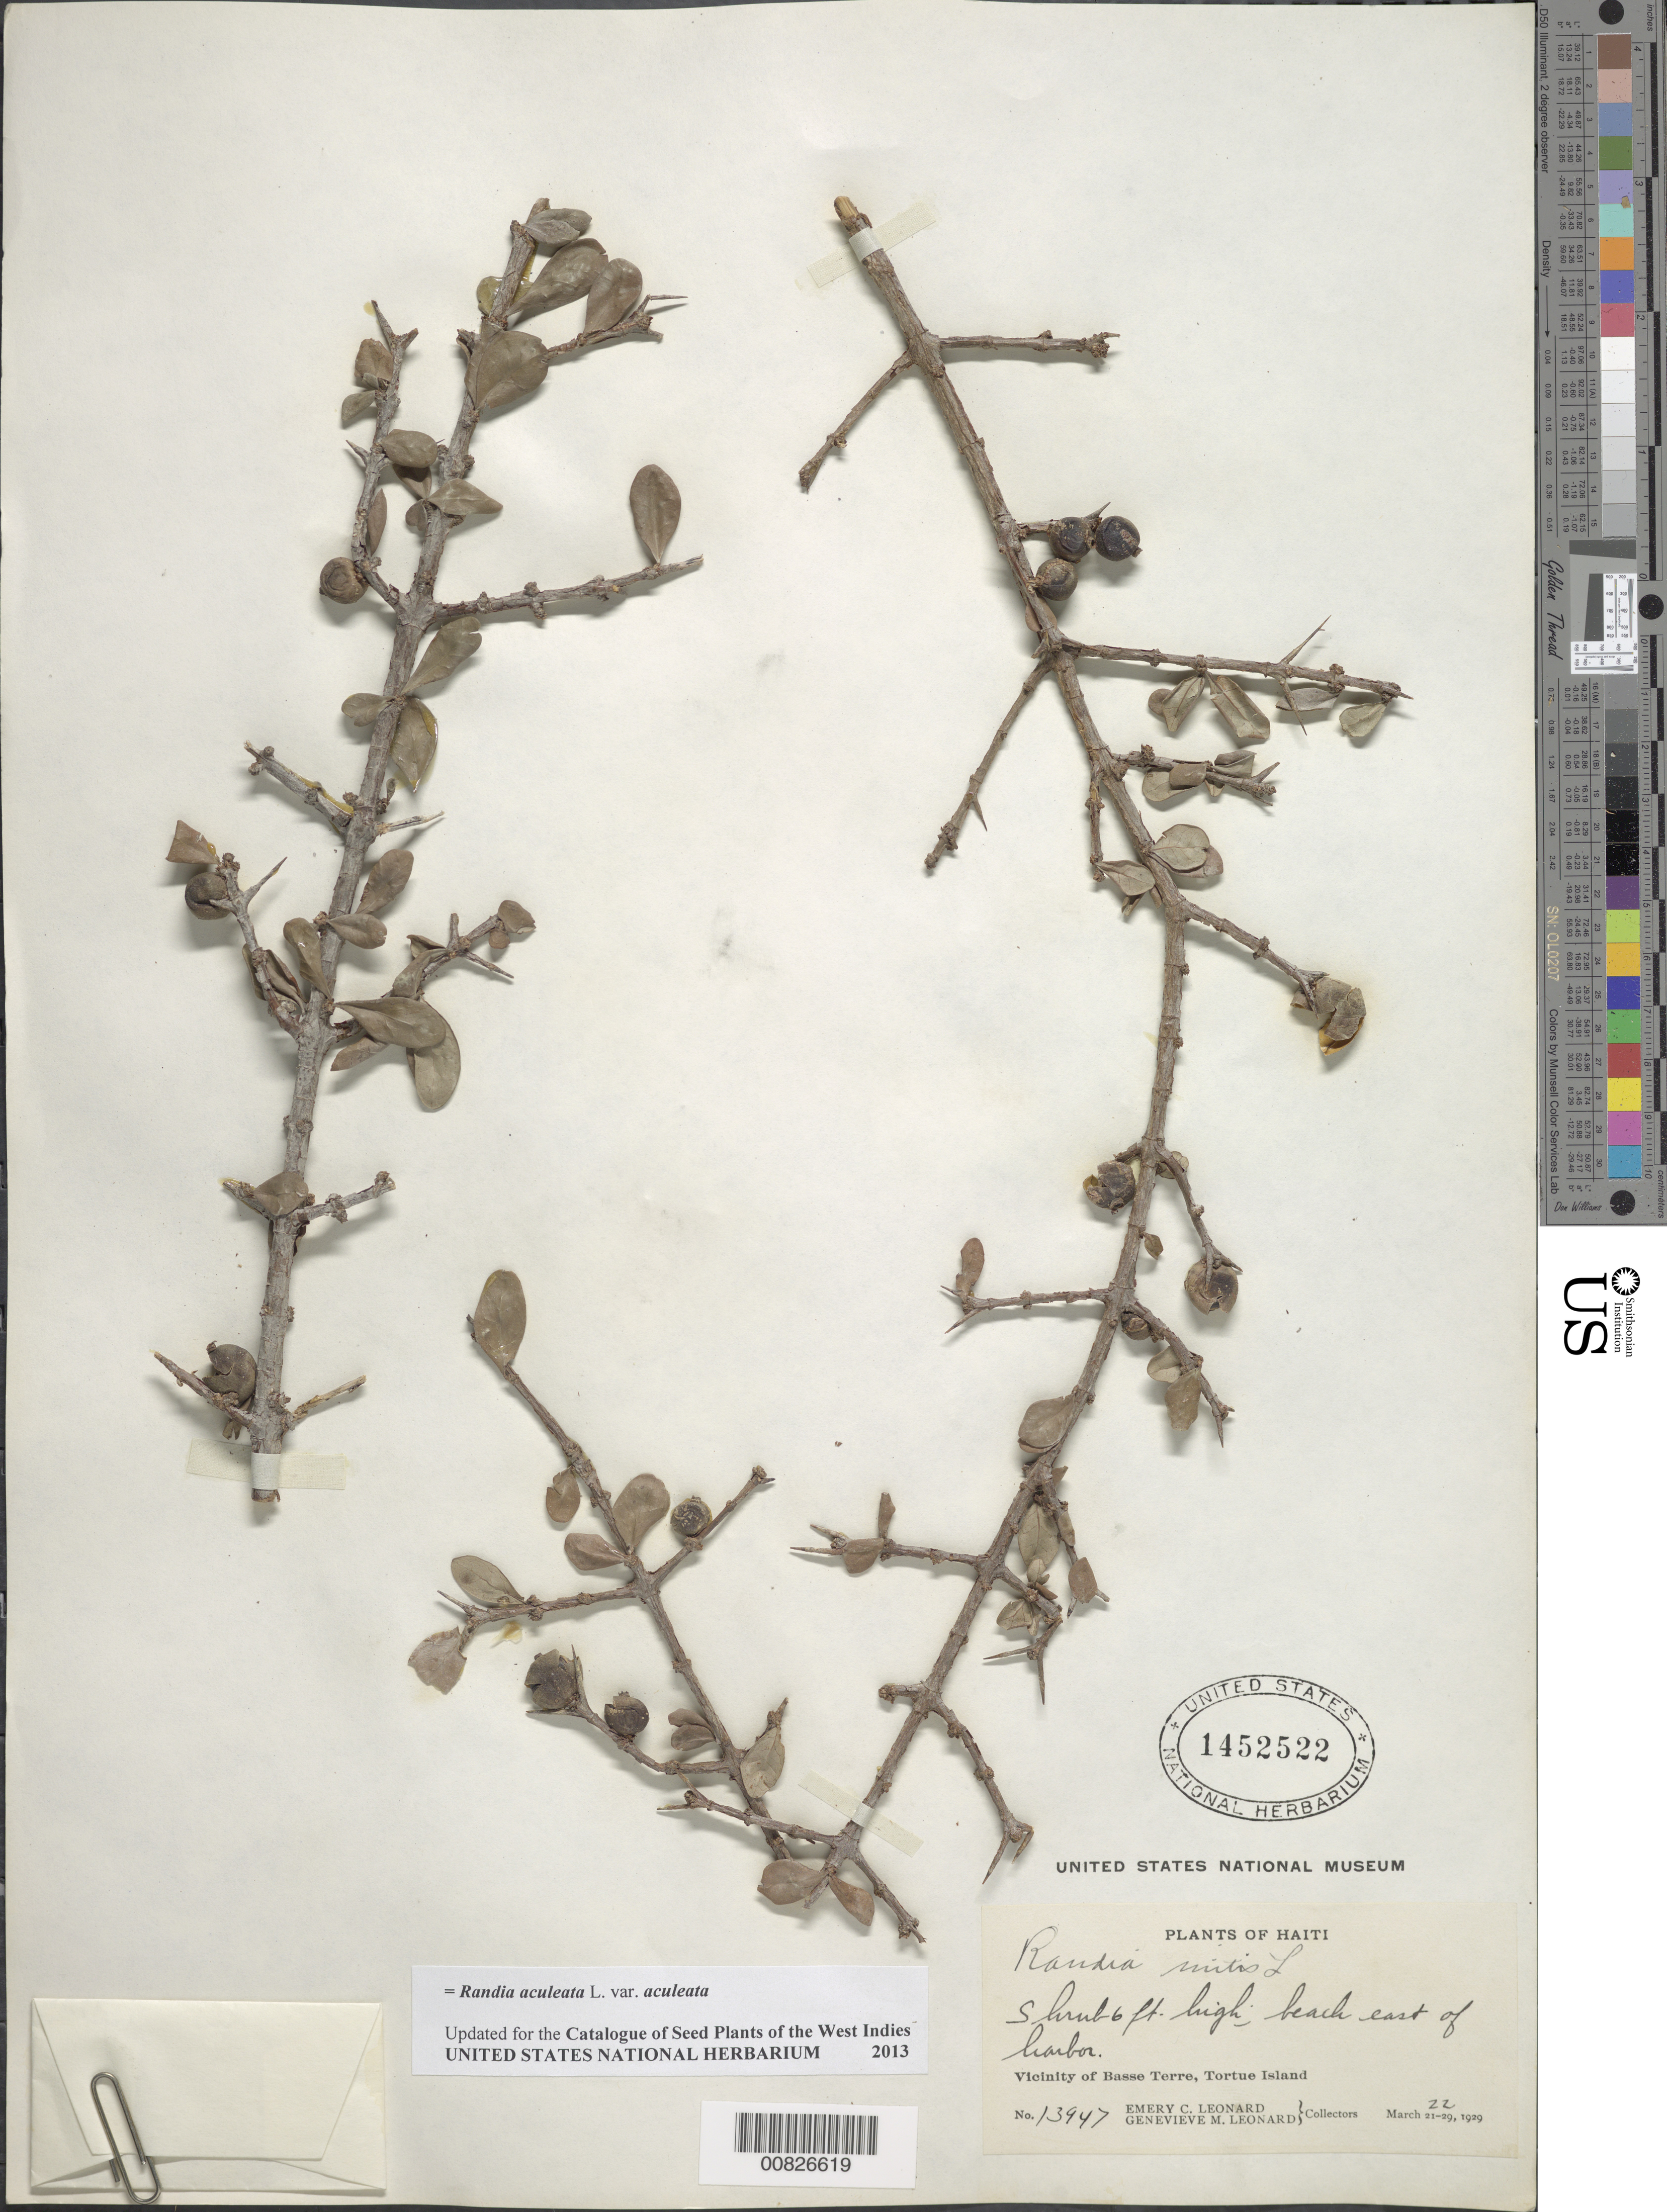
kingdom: Plantae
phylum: Tracheophyta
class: Magnoliopsida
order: Gentianales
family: Rubiaceae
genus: Randia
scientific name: Randia aculeata var. aculeata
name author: L.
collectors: E. C. Leonard & G. M. Leonard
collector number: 13947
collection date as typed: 22 Mar 1929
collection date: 1929-03-22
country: Haiti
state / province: Nord-Ouest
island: Île de la Tortue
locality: Vicinity of Basse Terre, E of harbor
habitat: Beach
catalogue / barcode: US 1452522